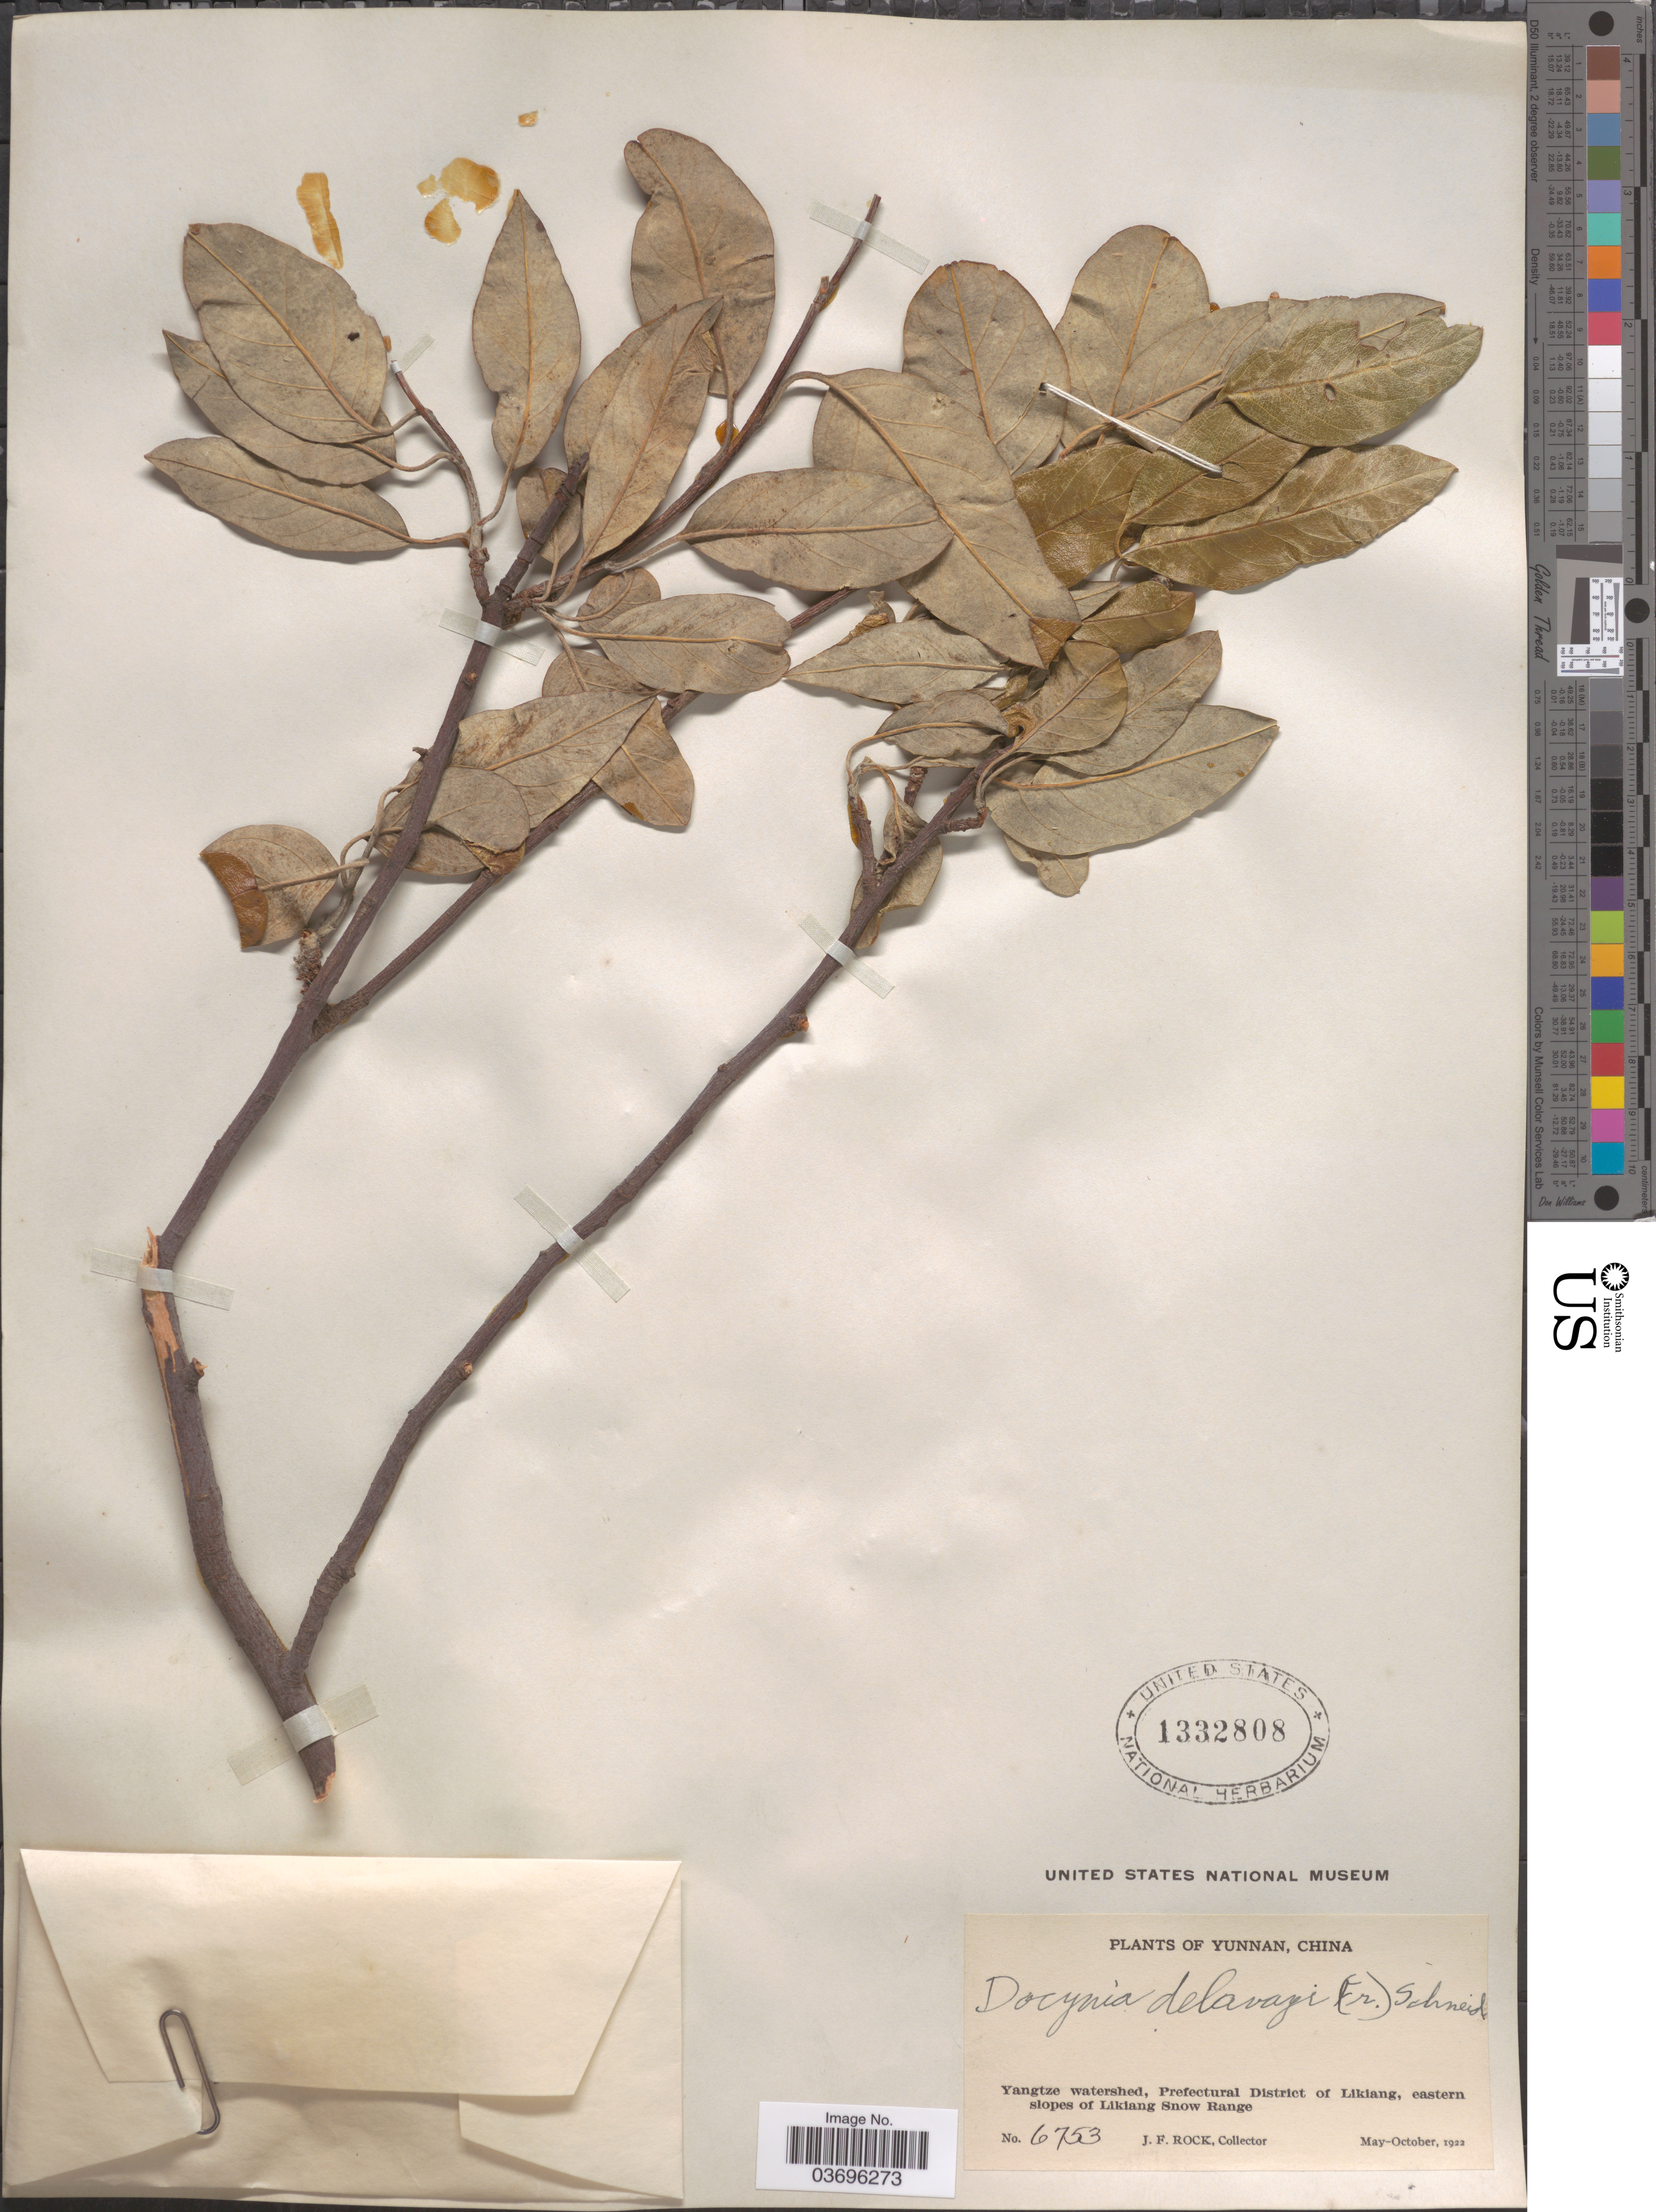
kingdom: Plantae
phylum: Tracheophyta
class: Magnoliopsida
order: Rosales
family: Rosaceae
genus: Docynia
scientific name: Docynia delavayi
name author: C.K. Schneid.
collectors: J. Rock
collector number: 6753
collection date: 1922-05/1922-10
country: China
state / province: Yunnan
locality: Yangtze watershed, Prefectural District of Likiang, eastern slopes of Likiang Snow Range.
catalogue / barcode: US 1332808